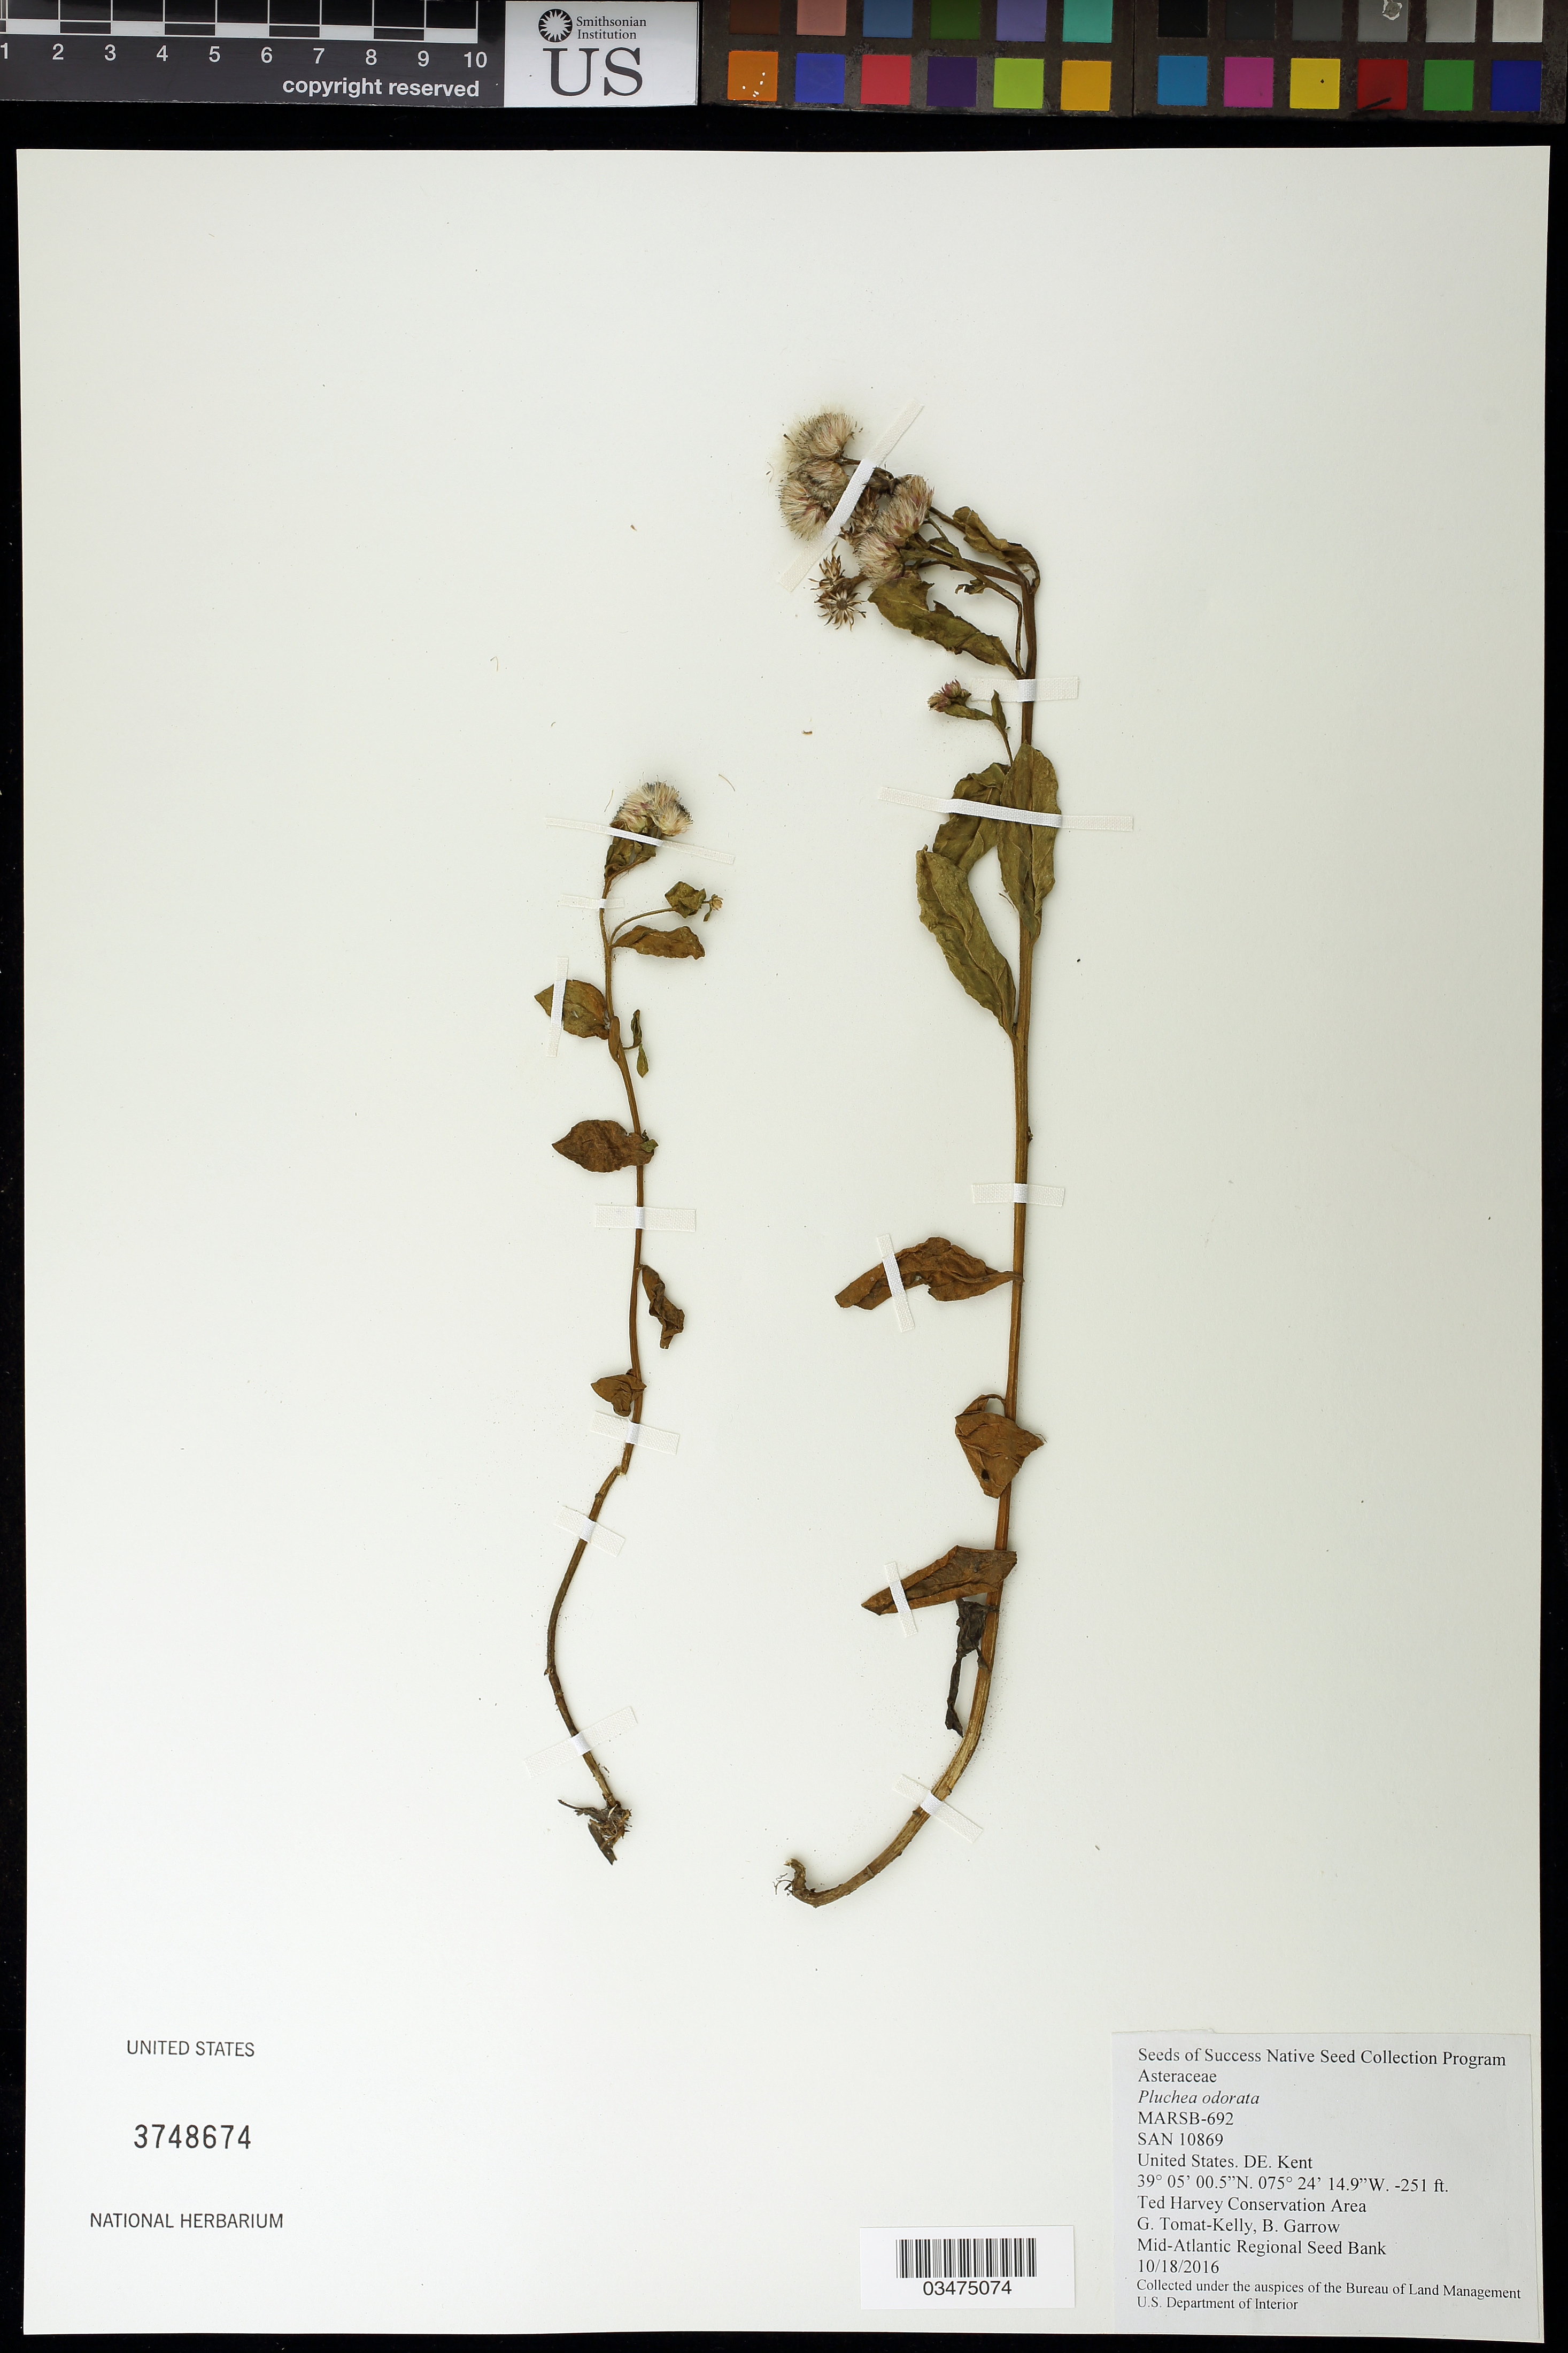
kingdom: Plantae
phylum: Tracheophyta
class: Magnoliopsida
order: Asterales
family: Asteraceae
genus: Pluchea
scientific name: Pluchea odorata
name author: (L.) Cass.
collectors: G. Tomat-Kelly & B. Garrow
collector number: MARSB-692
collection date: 2016-10-18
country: United States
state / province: Delaware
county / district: Kent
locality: Ted Harvey WMA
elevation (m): -77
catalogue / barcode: US 3748674